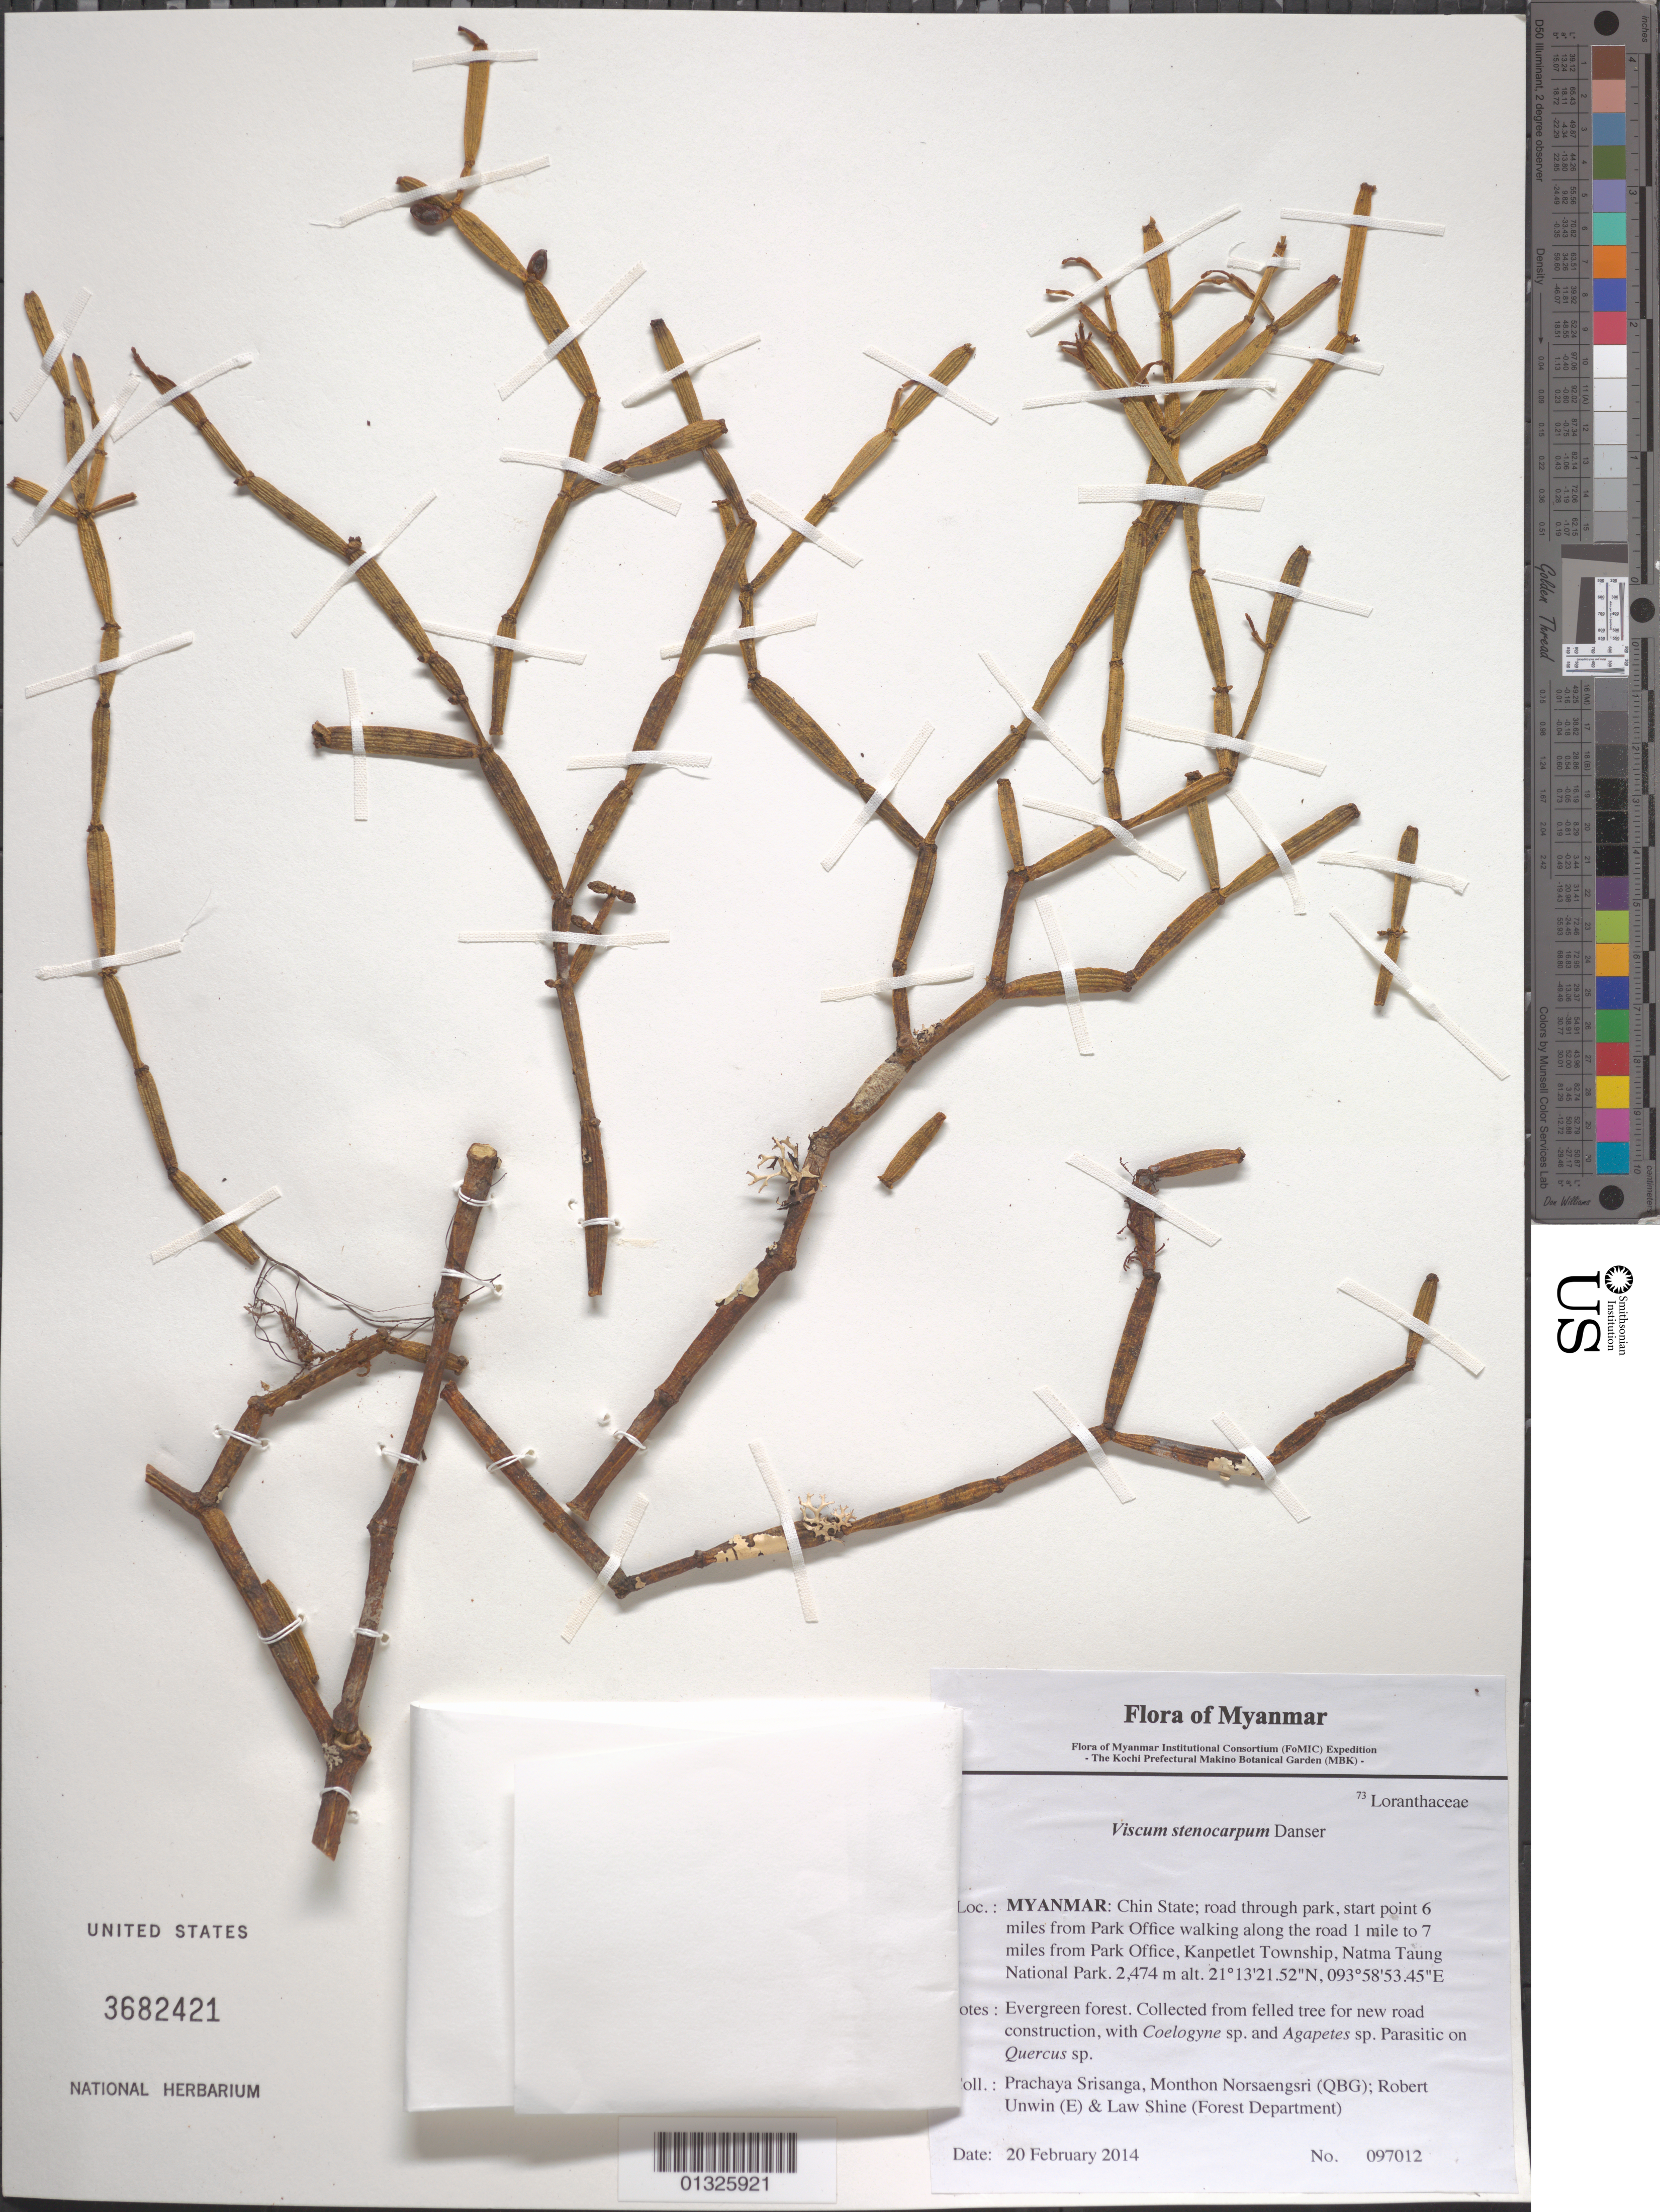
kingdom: Plantae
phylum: Tracheophyta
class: Magnoliopsida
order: Santalales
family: Viscaceae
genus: Viscum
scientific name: Viscum stenocarpum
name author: Danser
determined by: Fujikawa, Kazumi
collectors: P. Srisanga, M. Norsaengsri, R. Unwin & L. Shine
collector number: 97012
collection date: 2014-02-20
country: Myanmar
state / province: Chin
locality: Road through park, start point 6 miles from Park Office walking along the road 1 mile to 7 miles from Park Office, Kanpetlet Township, Natma Taung National Park.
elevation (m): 2474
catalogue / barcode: US 3682421